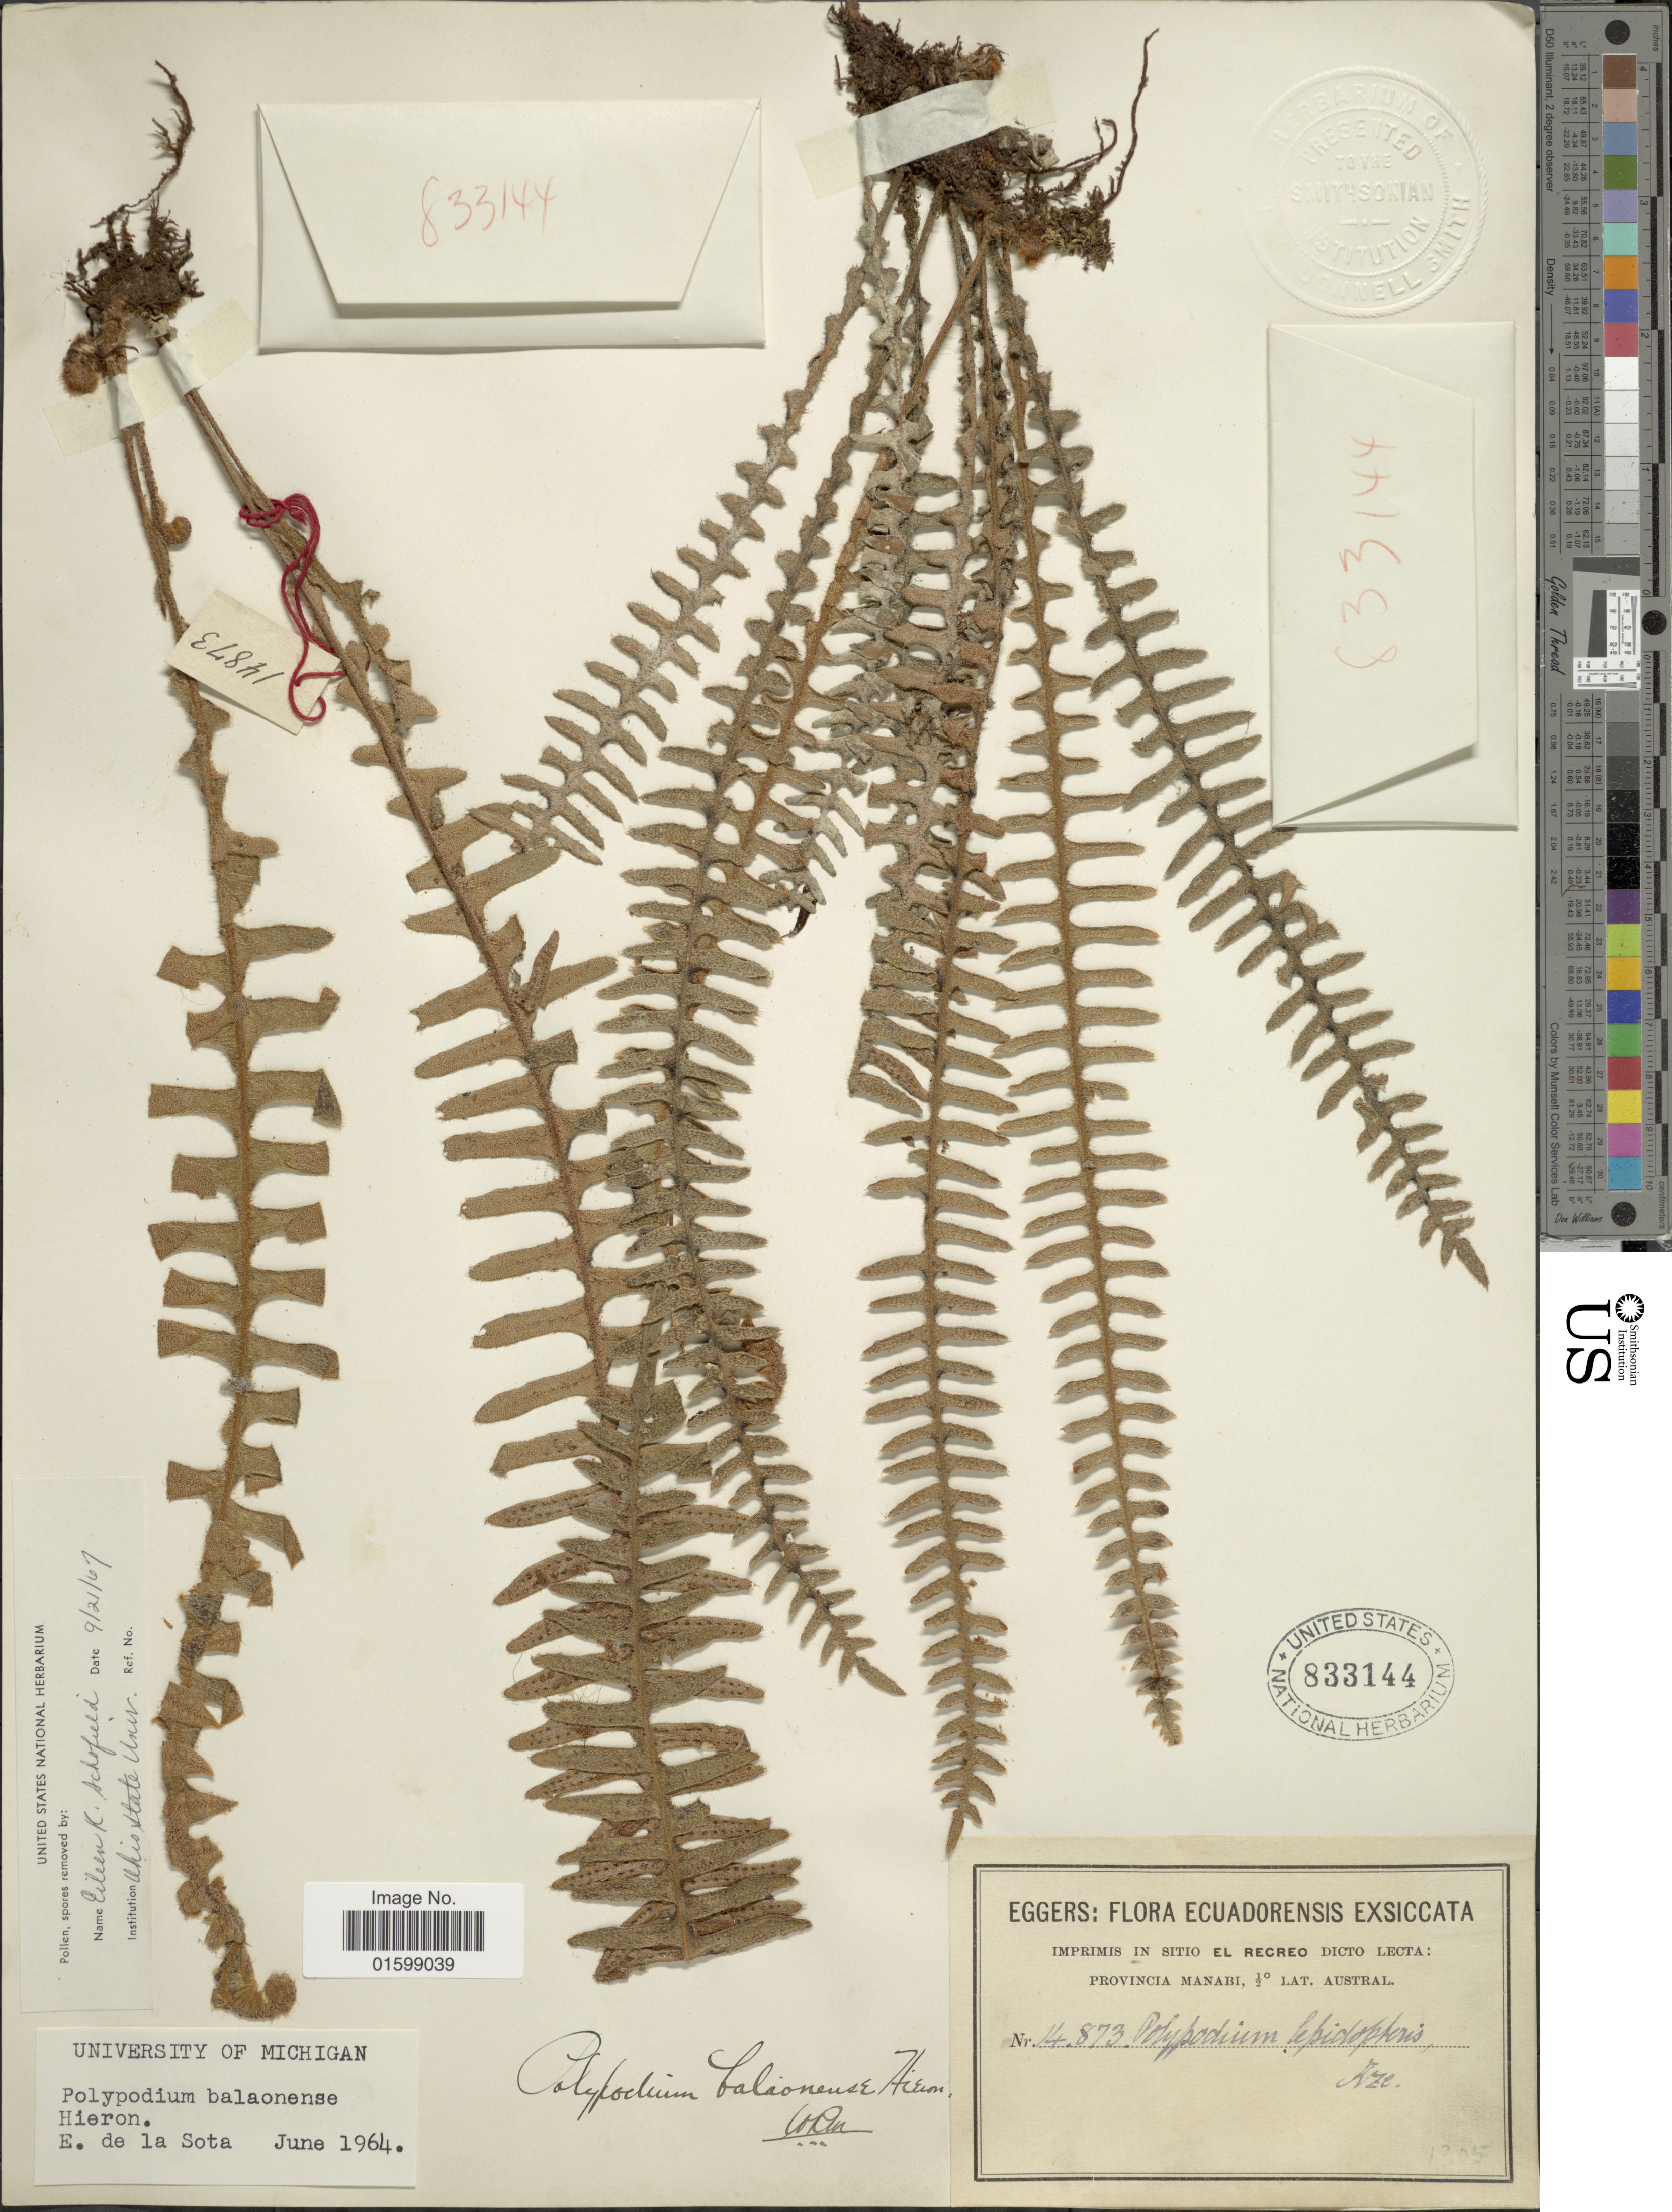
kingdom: Plantae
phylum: Tracheophyta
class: Polypodiopsida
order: Polypodiales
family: Polypodiaceae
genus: Pleopeltis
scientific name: Pleopeltis balaonensis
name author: (Hieron.)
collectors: -. Eggers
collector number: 14873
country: Ecuador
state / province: Manabí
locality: Imprimis in Sitio El Recreo Dicto Lecta: Provincia Manabi, 1/2° lat. Austral.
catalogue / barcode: US 833144